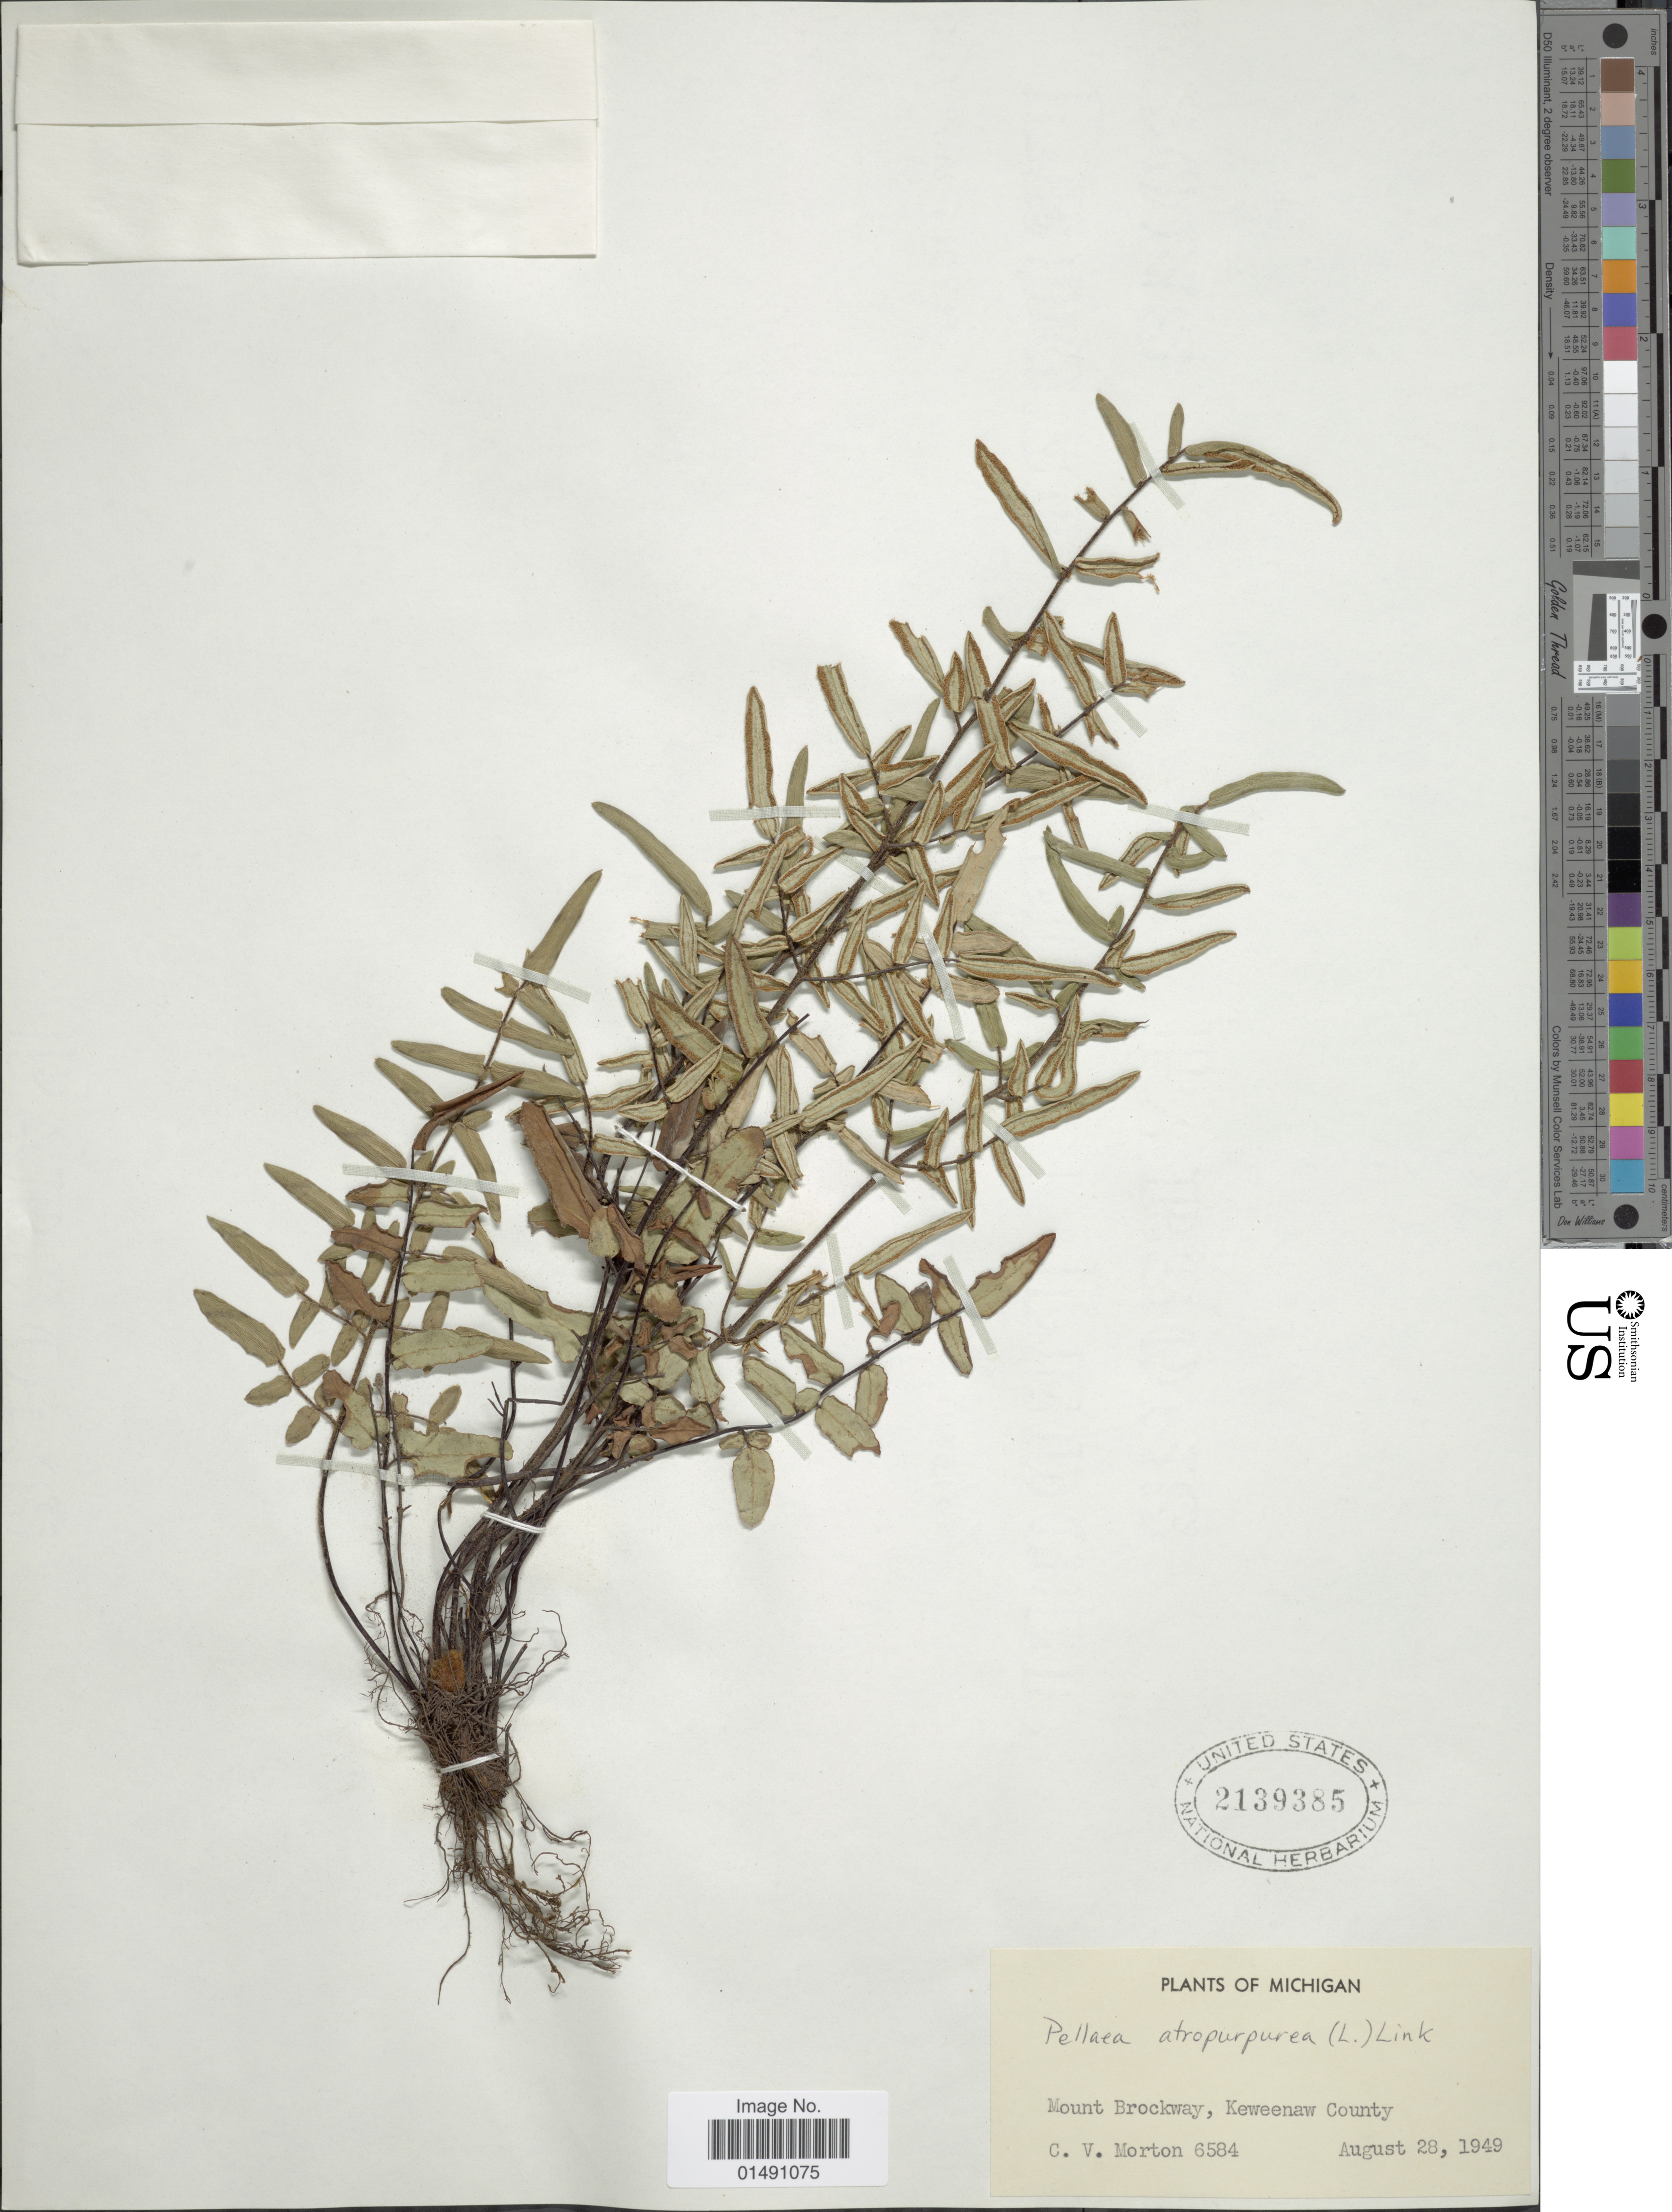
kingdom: Plantae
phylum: Tracheophyta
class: Polypodiopsida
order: Polypodiales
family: Pteridaceae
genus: Pellaea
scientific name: Pellaea atropurpurea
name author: (L.) Link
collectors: C. V. Morton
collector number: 6584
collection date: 1949-08-28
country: United States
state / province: Michigan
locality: Mount Brockway, Keweenaw County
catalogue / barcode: US 2139385